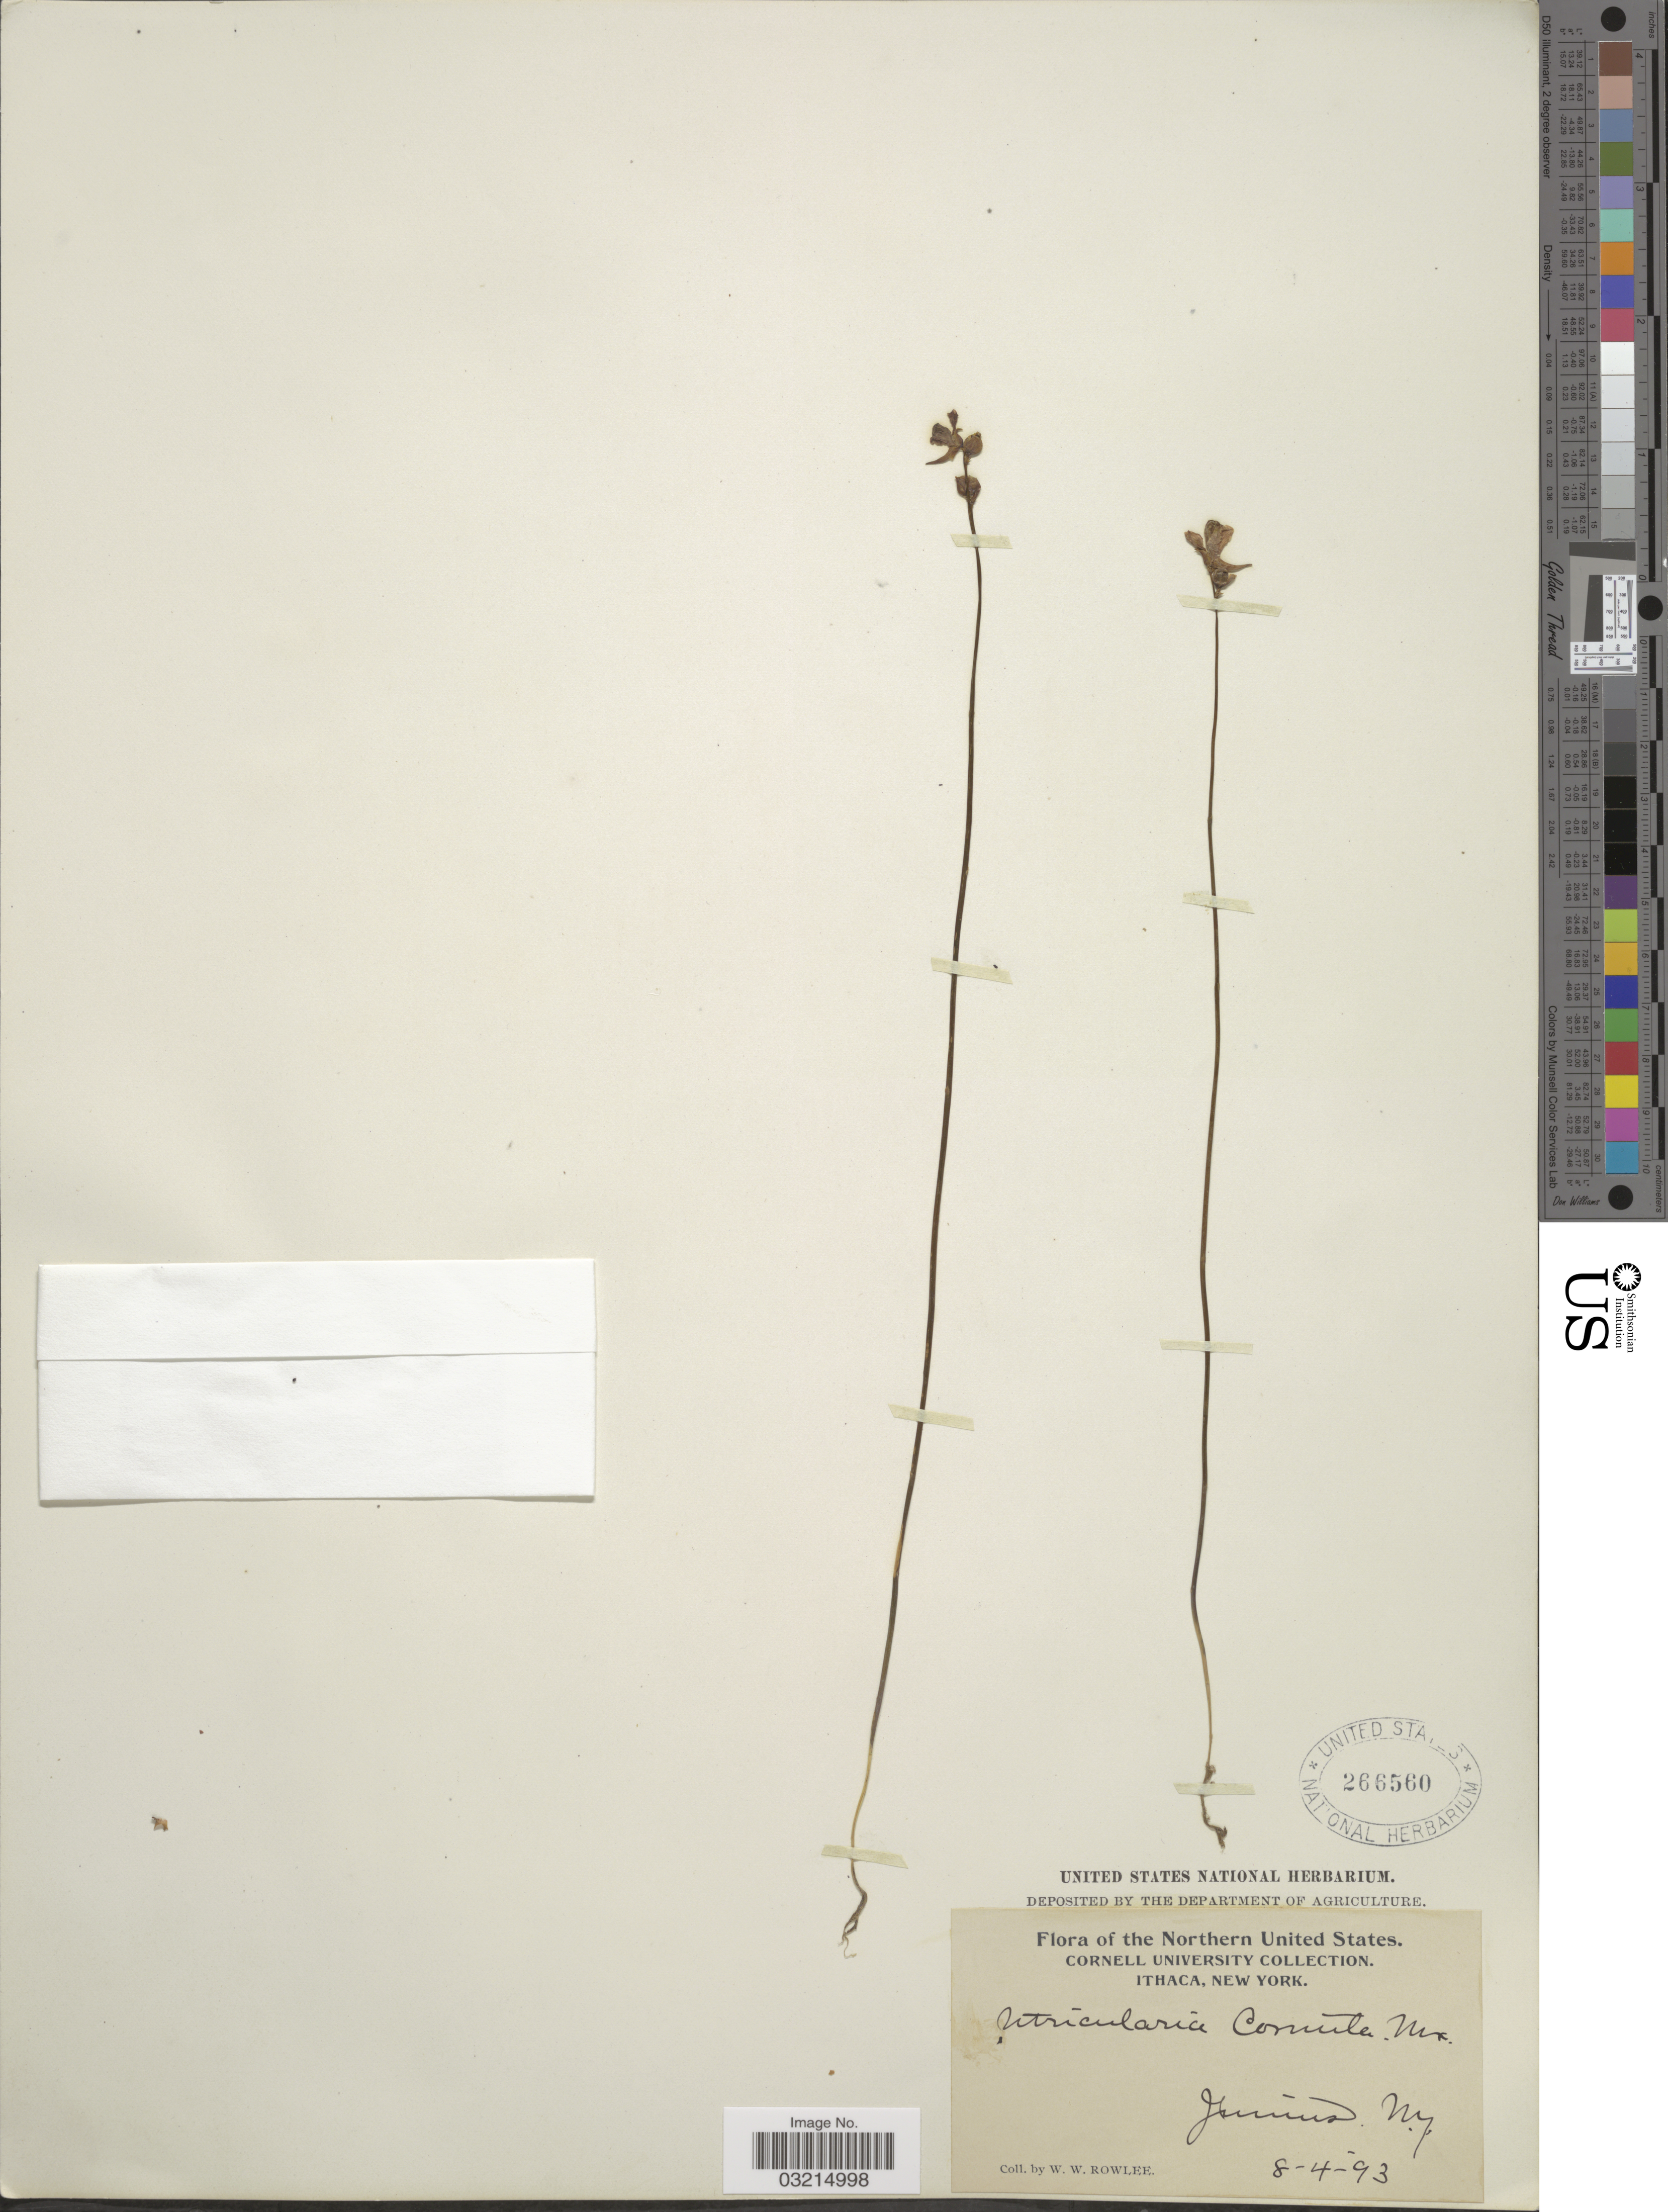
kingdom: Plantae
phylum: Tracheophyta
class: Magnoliopsida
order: Lamiales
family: Lentibulariaceae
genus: Utricularia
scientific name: Utricularia cornuta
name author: Michx.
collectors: W. W. Rowlee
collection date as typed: Transcribed d/m/y: 4/8/93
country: United States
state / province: New York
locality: Northern United States. Junius.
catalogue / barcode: US 266560